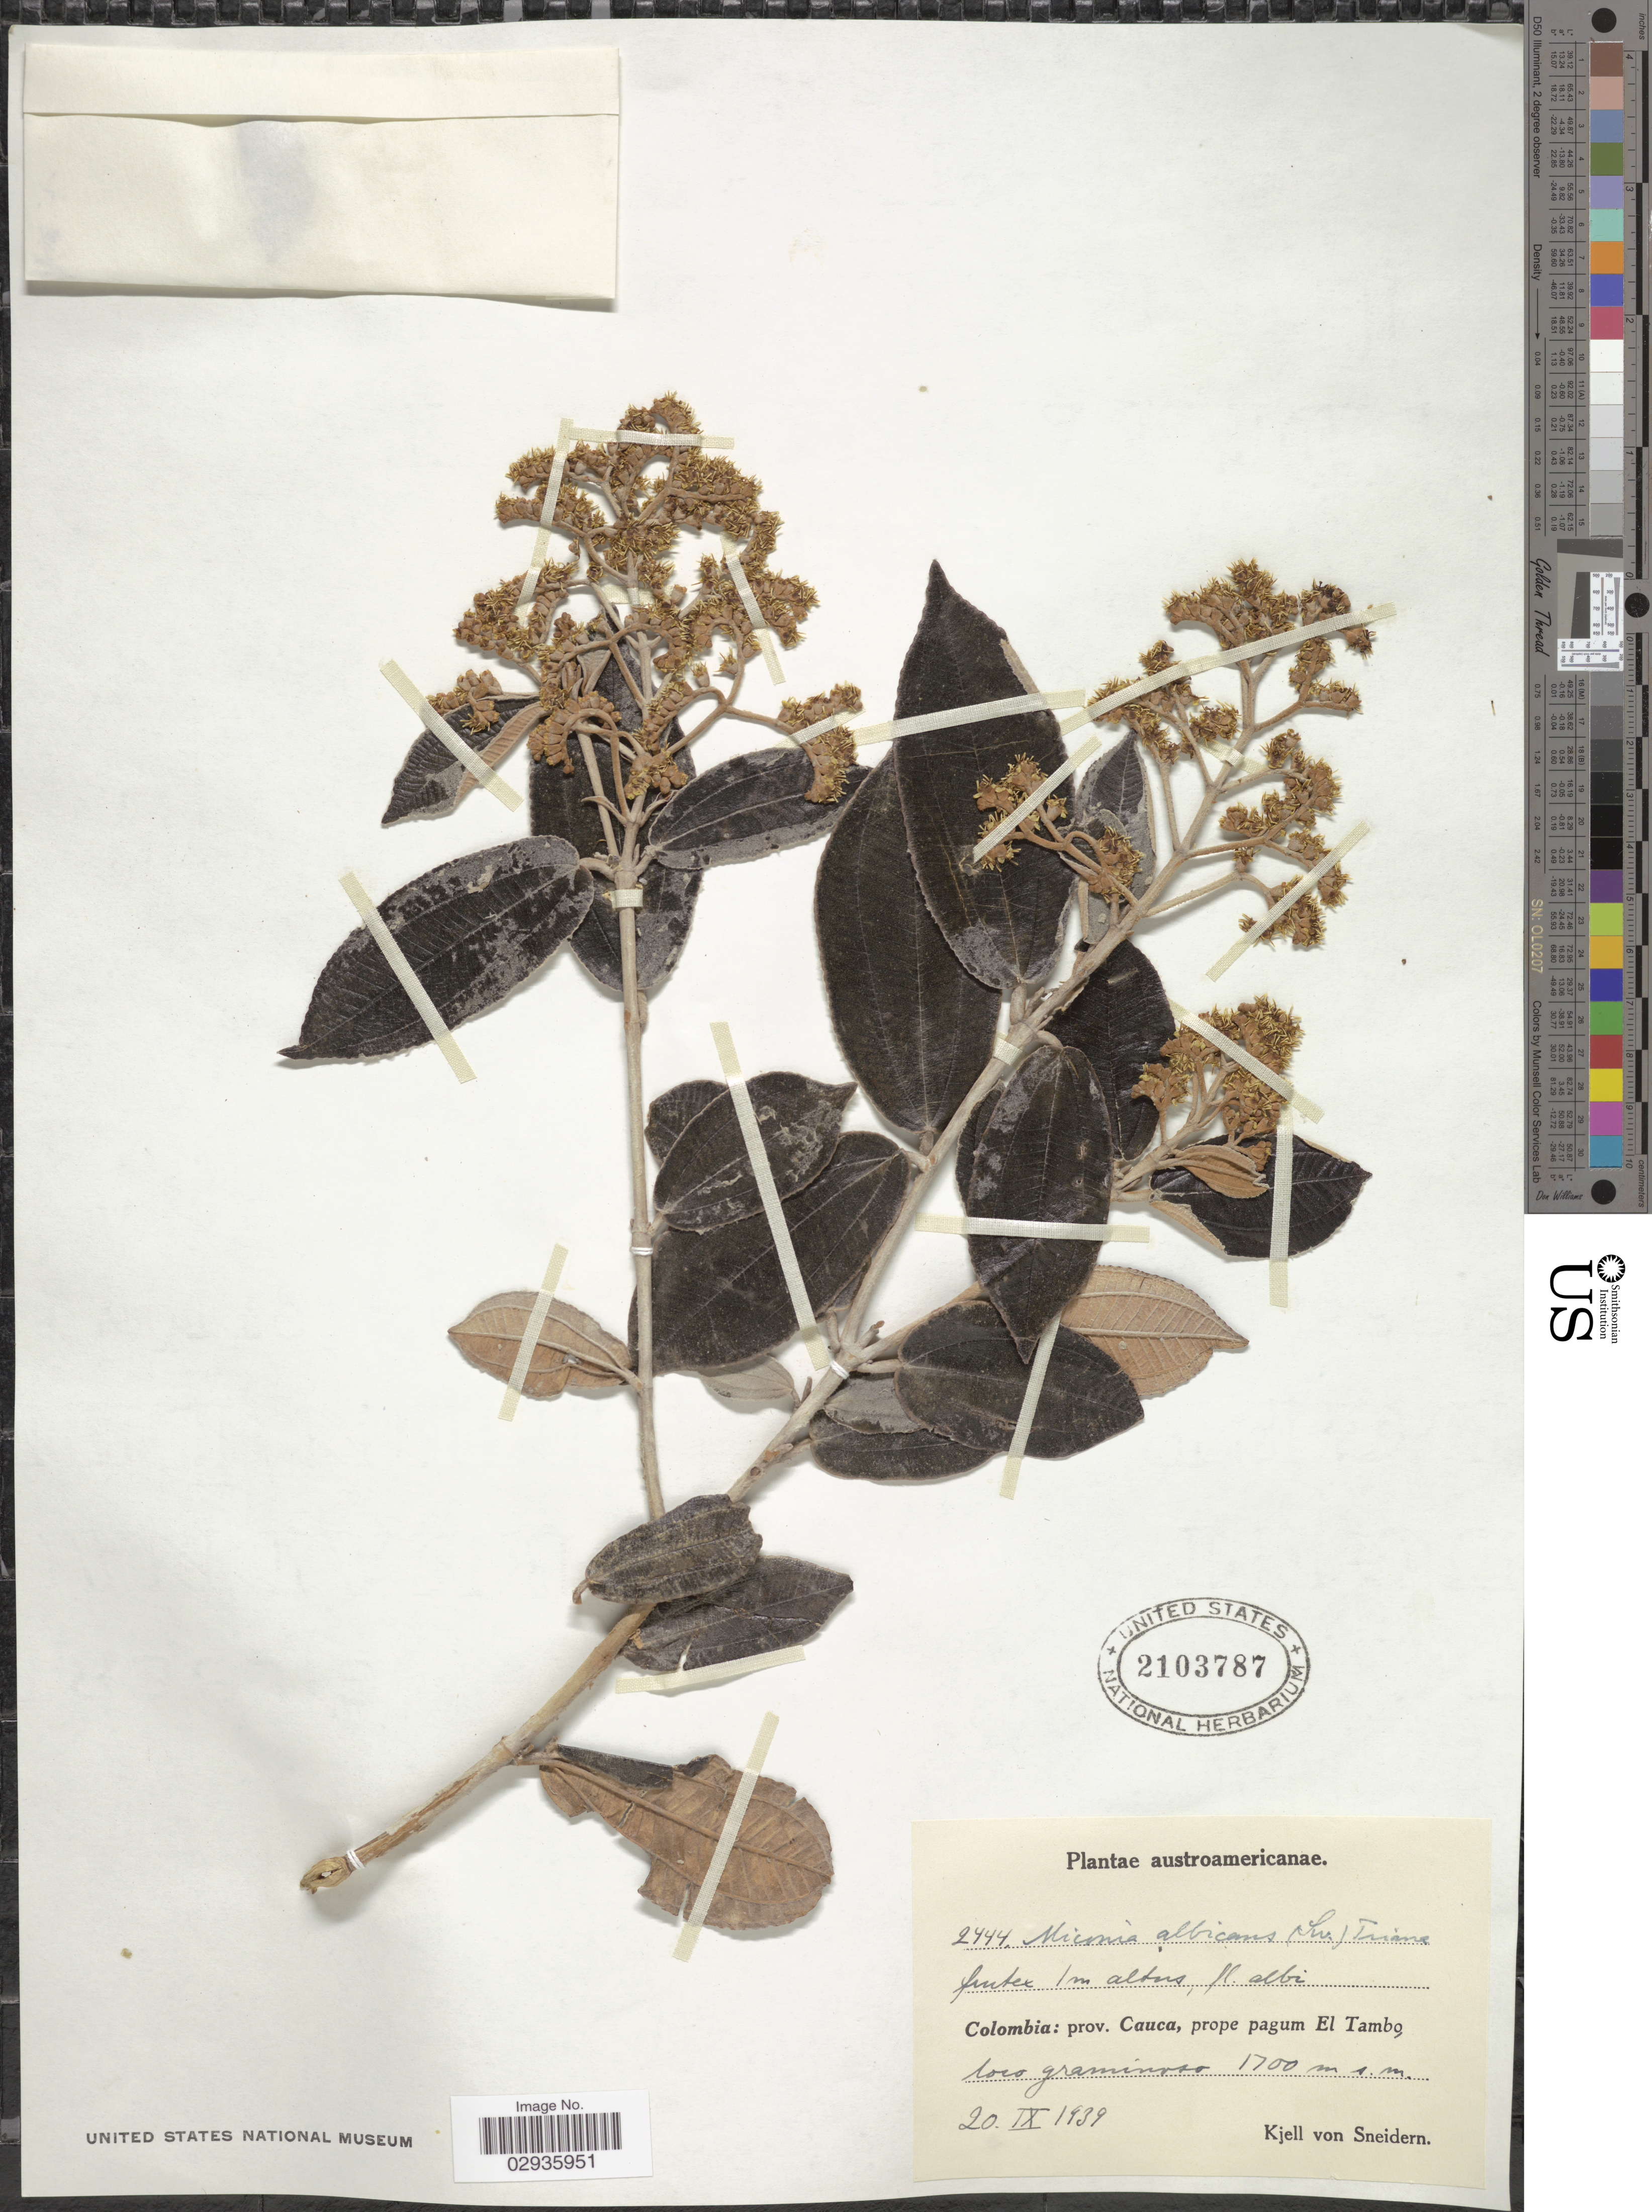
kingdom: Plantae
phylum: Tracheophyta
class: Magnoliopsida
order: Myrtales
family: Melastomataceae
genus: Miconia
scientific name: Miconia albicans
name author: (Sw.) Steud.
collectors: K. von Sneidern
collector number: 2444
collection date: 1939-09-20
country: Colombia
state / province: Cauca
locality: Prope pagum El Tambo.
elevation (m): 1700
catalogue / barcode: US 2103787